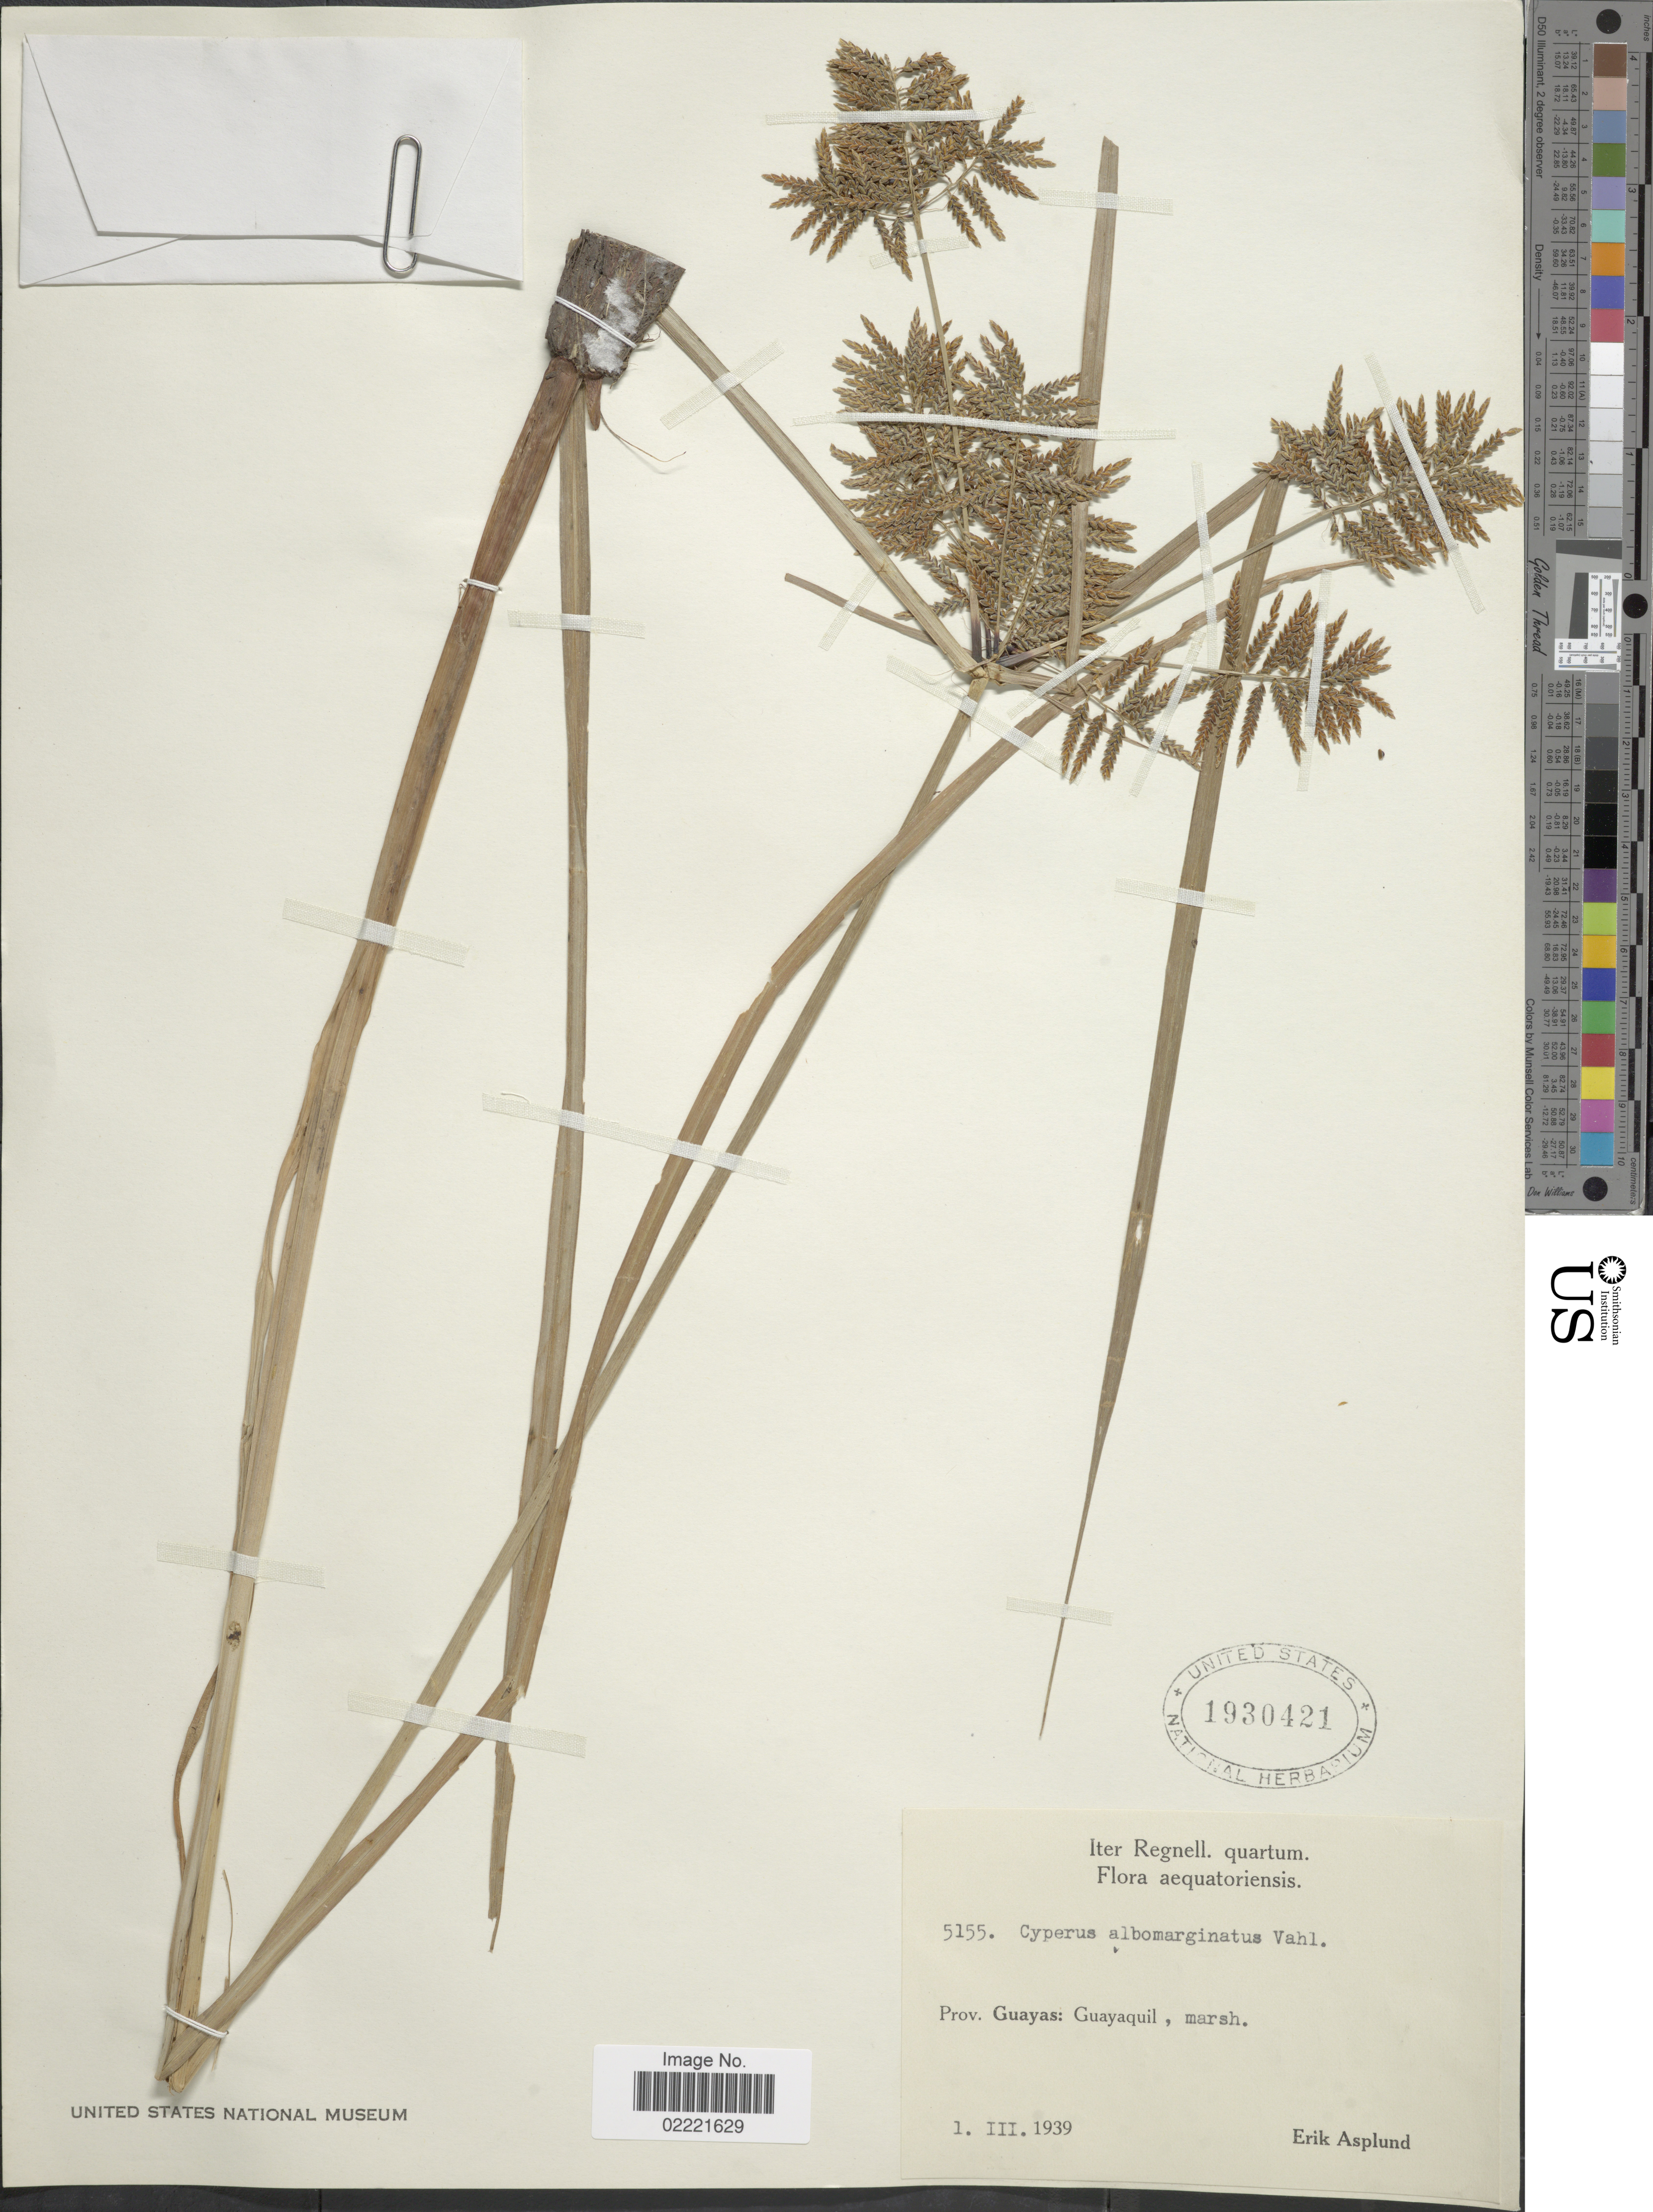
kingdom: Plantae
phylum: Tracheophyta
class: Liliopsida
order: Poales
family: Cyperaceae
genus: Cyperus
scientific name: Cyperus flavicomus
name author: Michx.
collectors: E. Asplund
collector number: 5155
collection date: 1939-03-01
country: Ecuador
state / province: Guayas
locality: Prov. Guayas: Guayaquil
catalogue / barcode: US 1930421